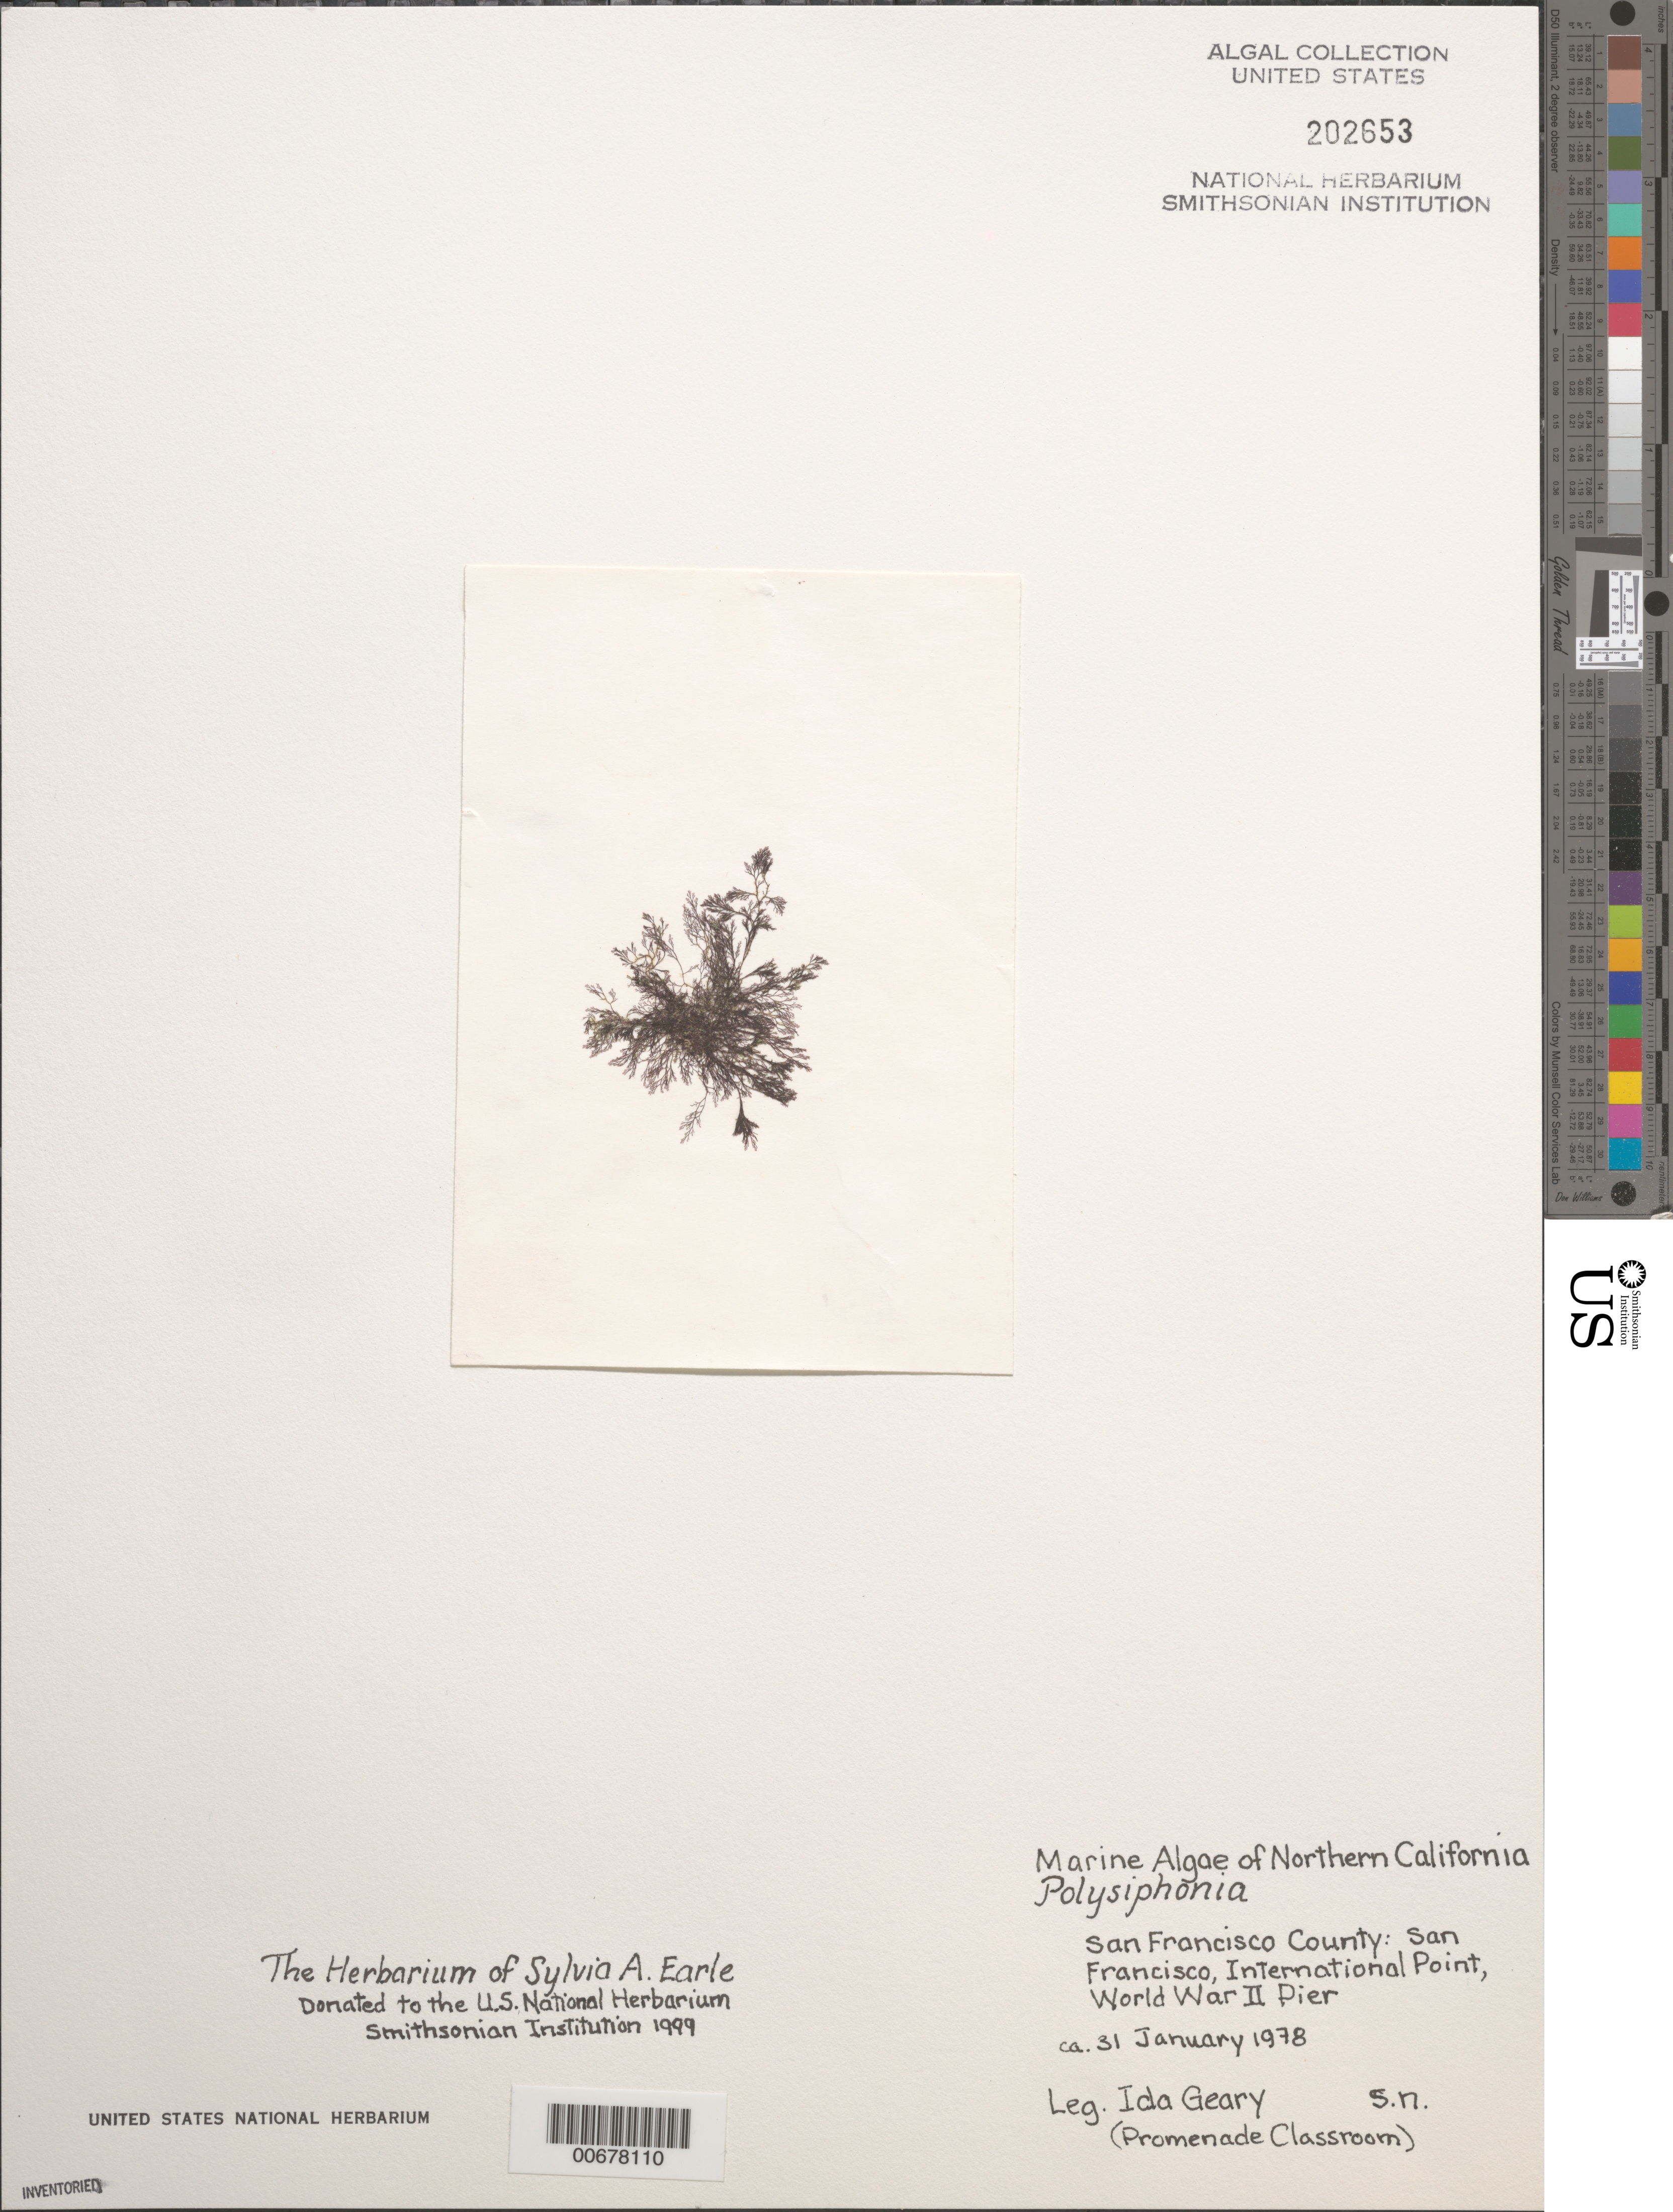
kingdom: Plantae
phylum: Rhodophyta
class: Florideophyceae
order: Ceramiales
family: Rhodomelaceae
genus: Polysiphonia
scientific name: Polysiphonia sp.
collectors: I. Geary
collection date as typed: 31 Jan 1978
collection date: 1978-01-31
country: United States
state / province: California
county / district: San Francisco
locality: San Francisco, Fort Point, World War II Pier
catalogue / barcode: US 202653